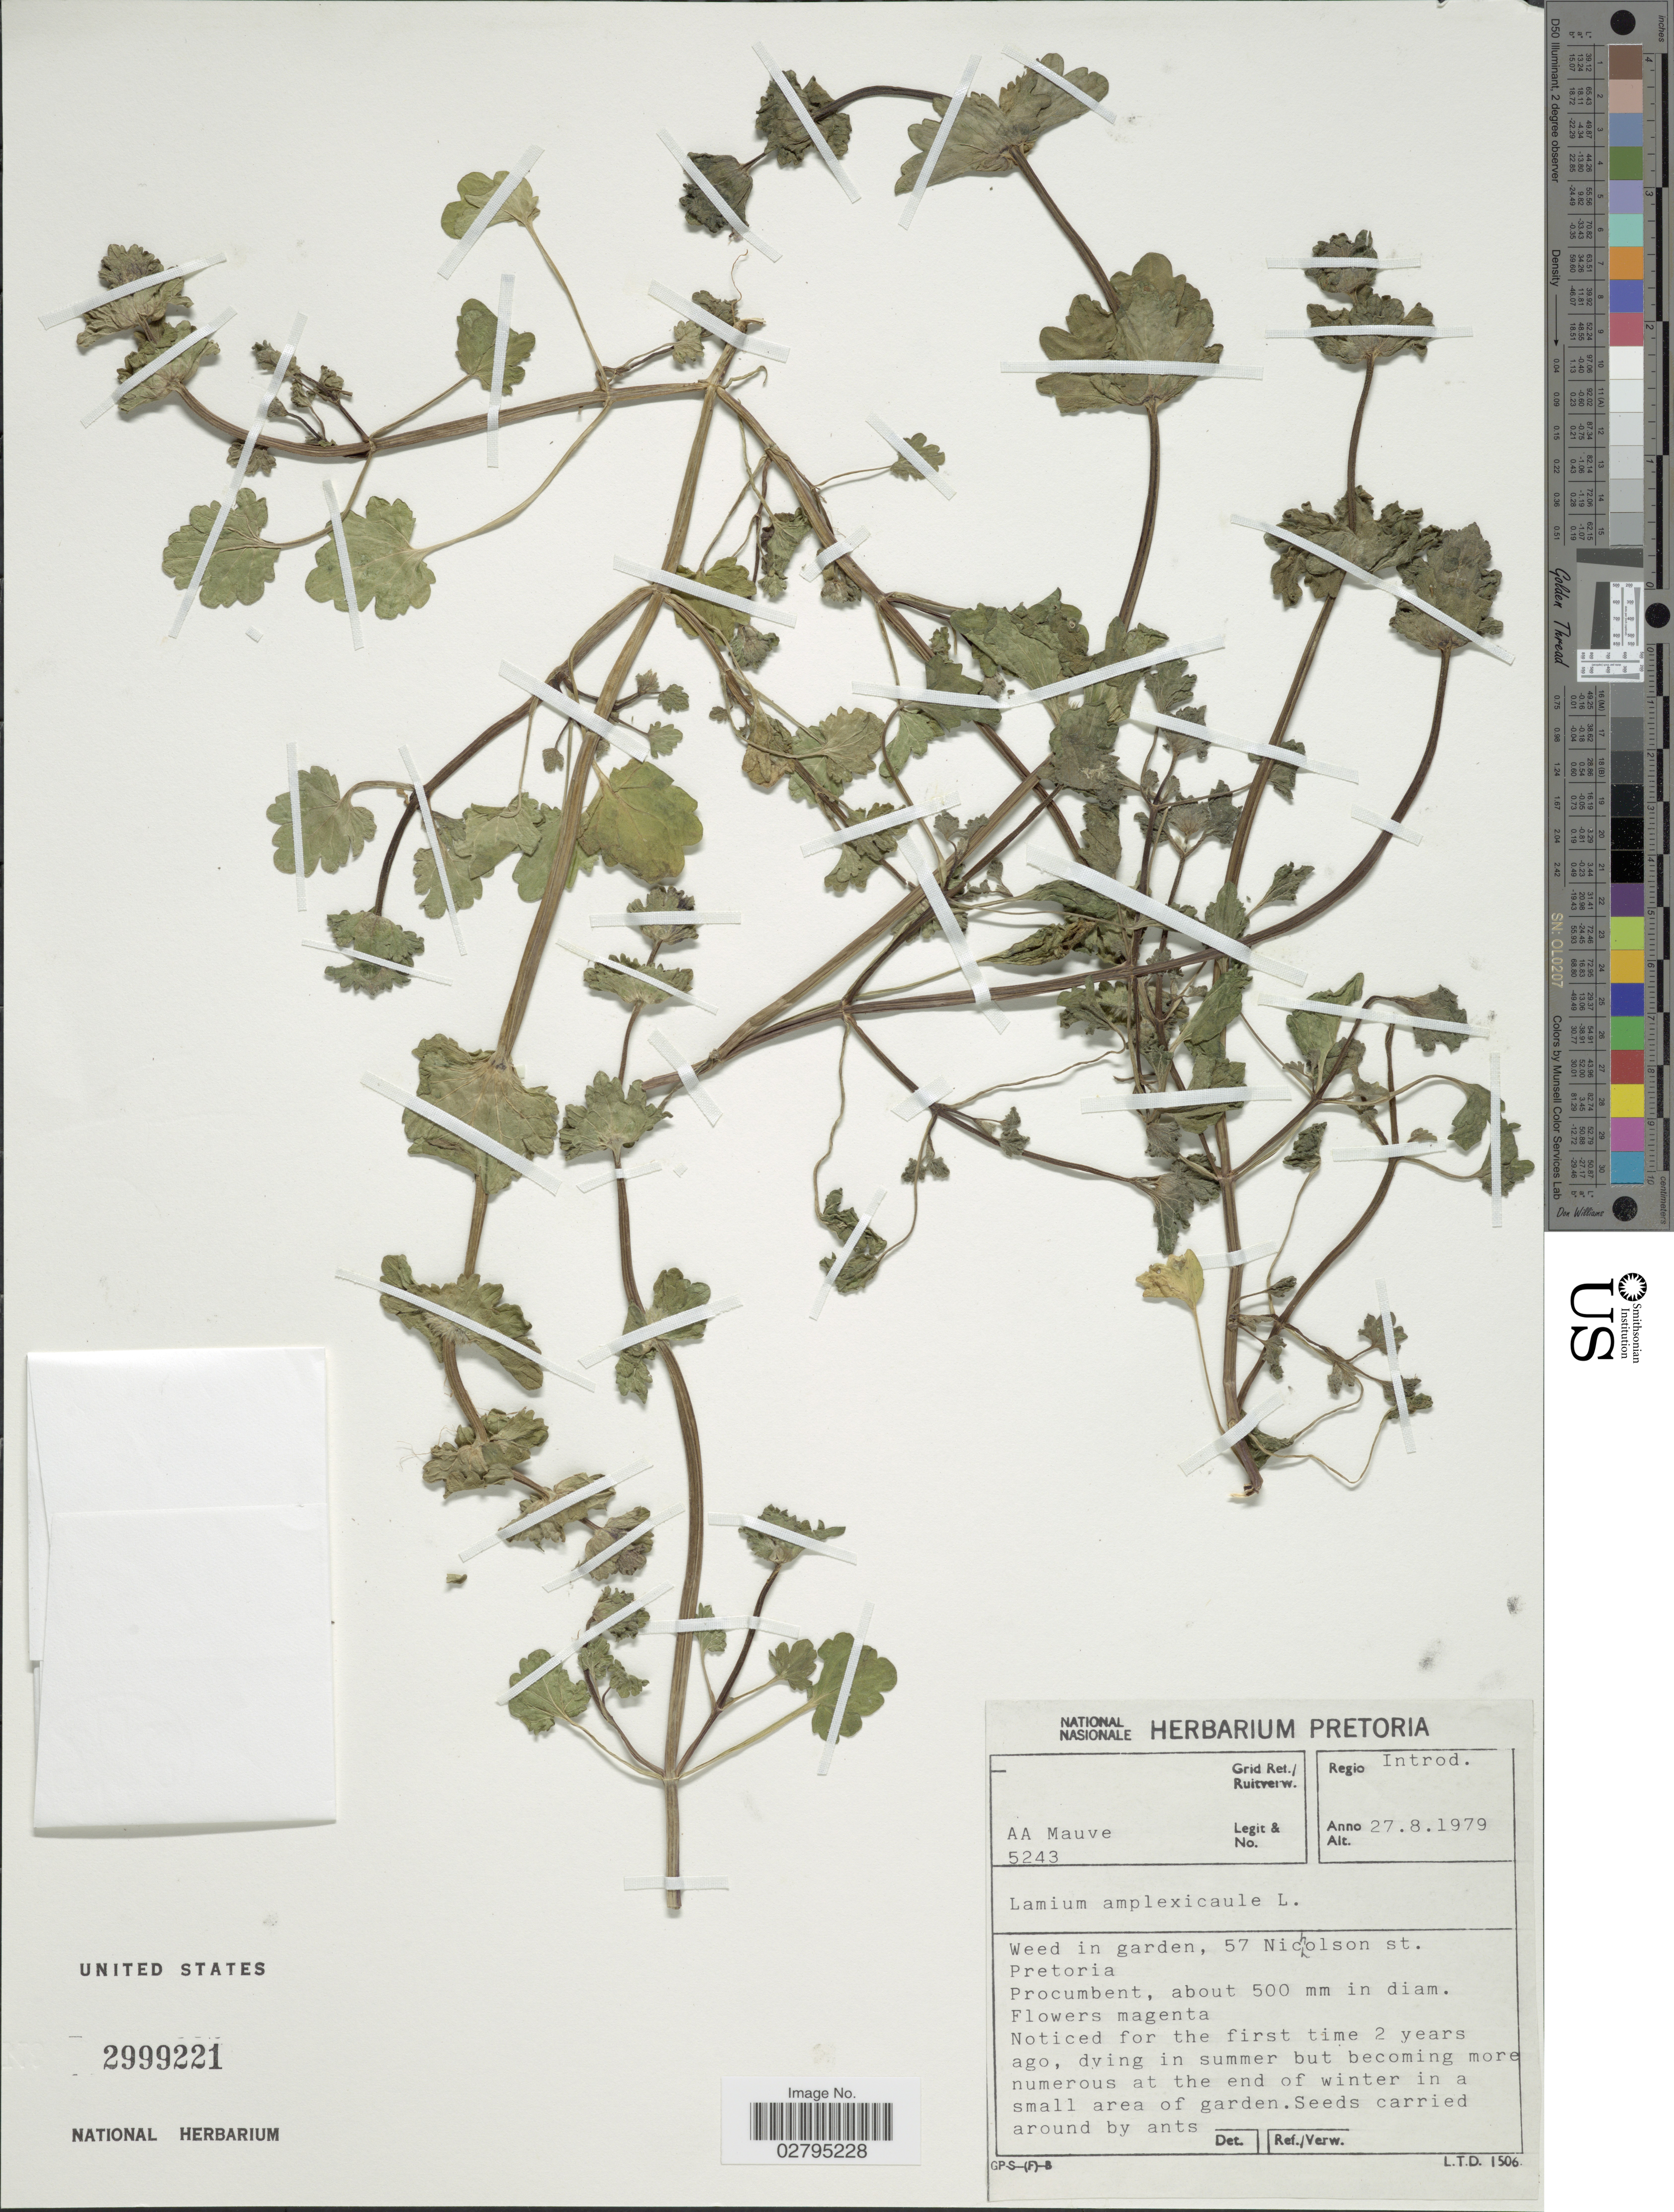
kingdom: Plantae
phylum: Tracheophyta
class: Magnoliopsida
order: Lamiales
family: Lamiaceae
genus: Lamium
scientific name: Lamium amplexicaule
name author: L.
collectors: A. Mauve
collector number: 5243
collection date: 1979-08-27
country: South Africa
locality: Regio Introd., garden, 57 Nicholson st. Pretoria.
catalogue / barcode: US 2999221